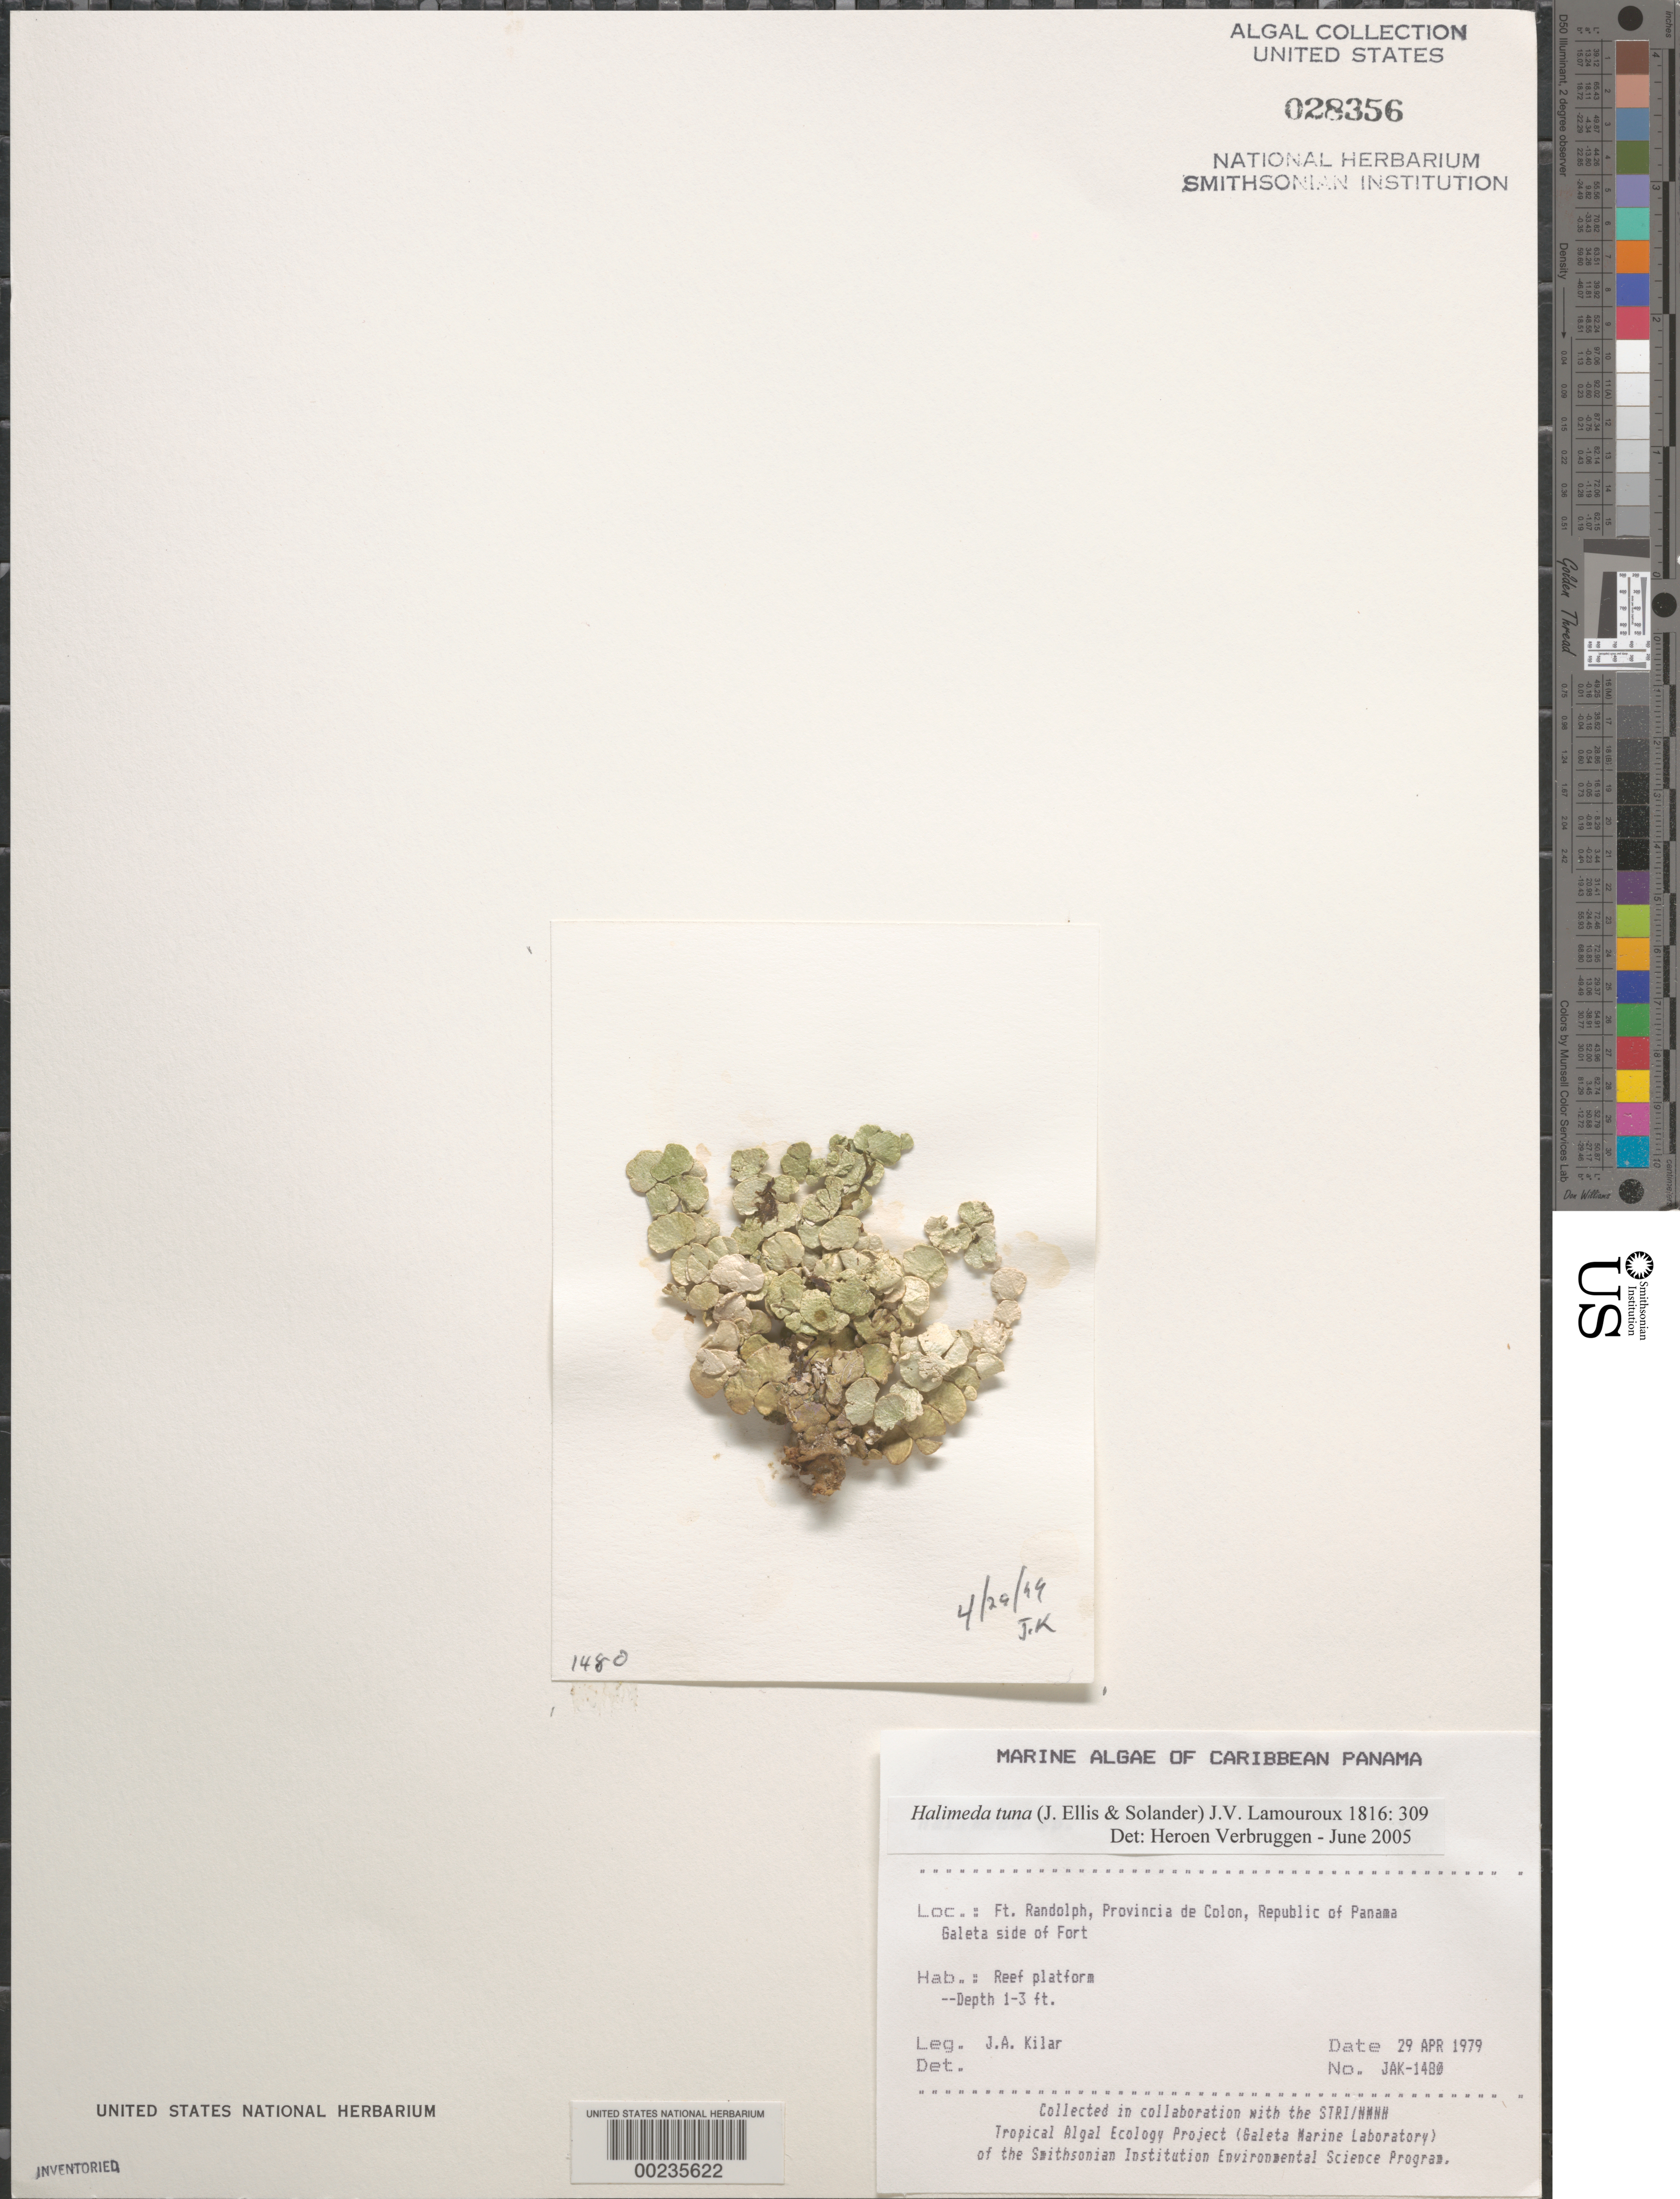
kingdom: Plantae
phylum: Chlorophyta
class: Ulvophyceae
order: Bryopsidales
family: Halimedaceae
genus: Halimeda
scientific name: Halimeda tuna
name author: (J. Ellis & Sol.) J.V.Lamouroux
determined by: Verbruggen, H.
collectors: J. A. Kilar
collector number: JAK-1480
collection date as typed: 29 Apr 1979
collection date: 1979-04-29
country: Panama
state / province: Colón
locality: Fort Randolph, Galeta side of fort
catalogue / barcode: US 28356